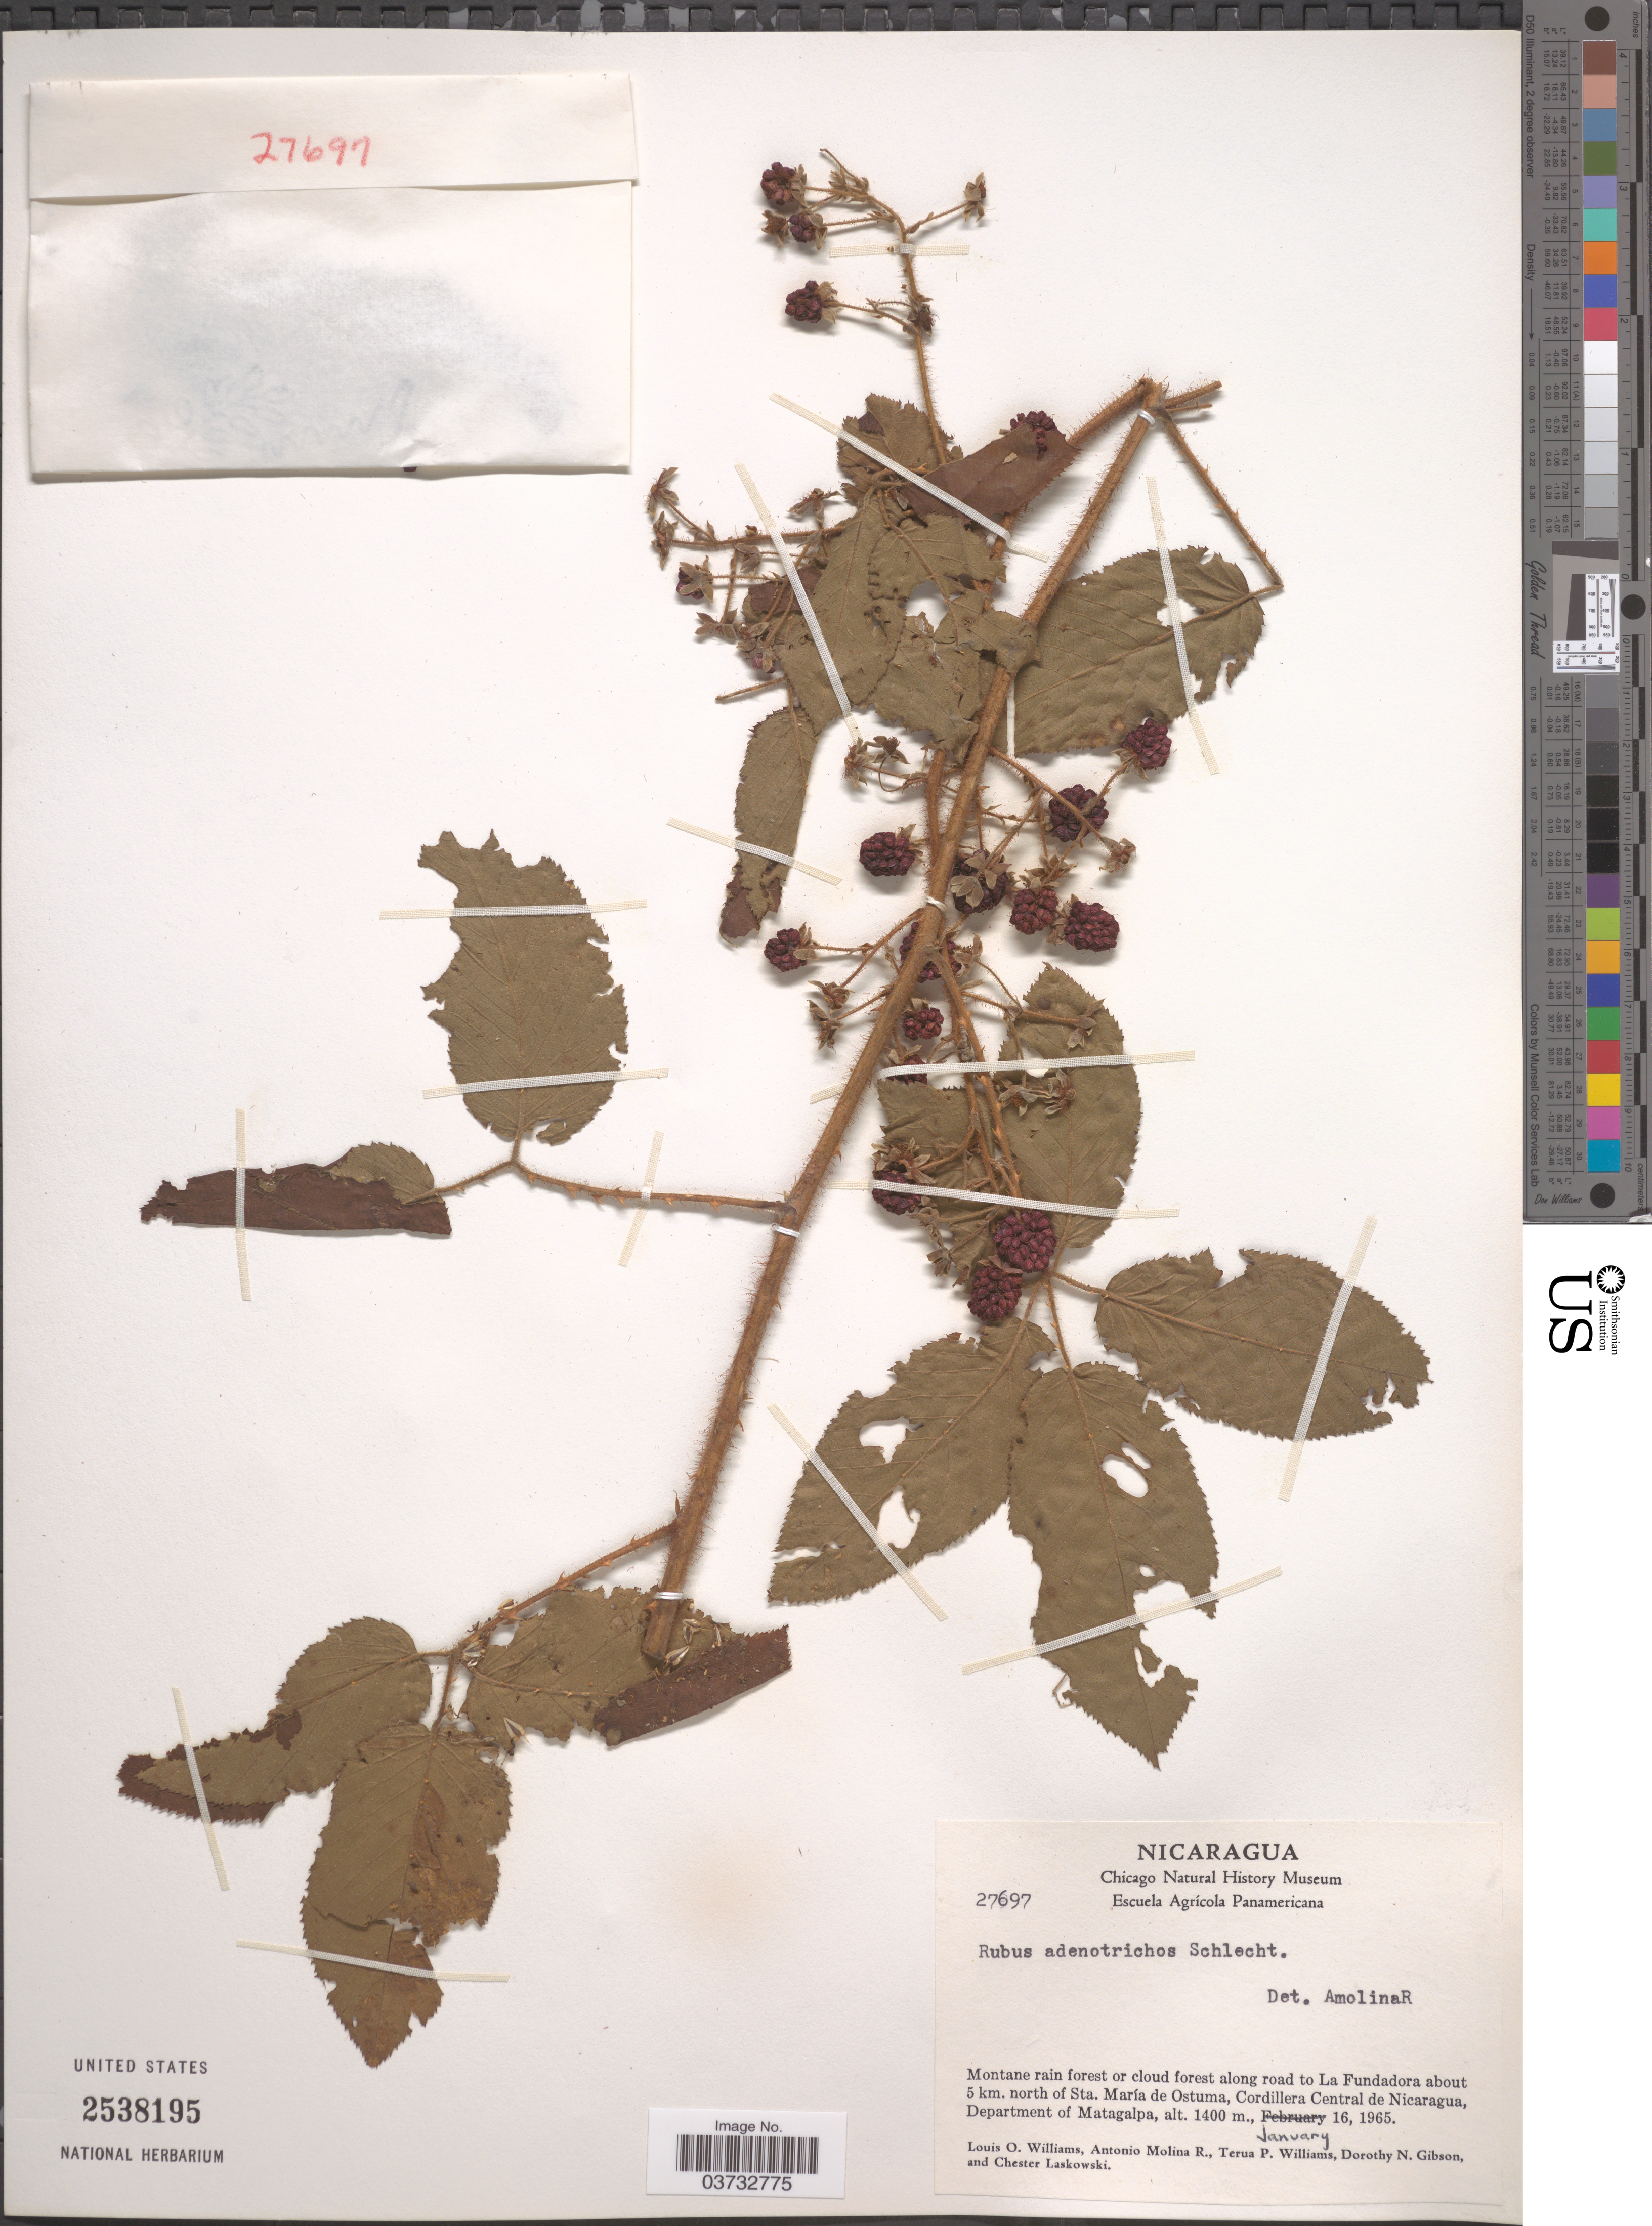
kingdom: Plantae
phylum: Tracheophyta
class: Magnoliopsida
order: Rosales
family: Rosaceae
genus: Rubus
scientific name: Rubus adenotrichos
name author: Schltdl.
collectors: L. O. Williams, A. Molina R., T. Williams, D. N. Gibson & C. Laskowski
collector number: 27697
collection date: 1965-01-16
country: Nicaragua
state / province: Matagalpa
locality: Montane rain forest or cloud forest along road to La Fundadora about 5 km. north of Sta. María de Ostuma, Cordillera Central de Nicaragua, Department of Matagalpa.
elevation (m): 1400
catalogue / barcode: US 2538195